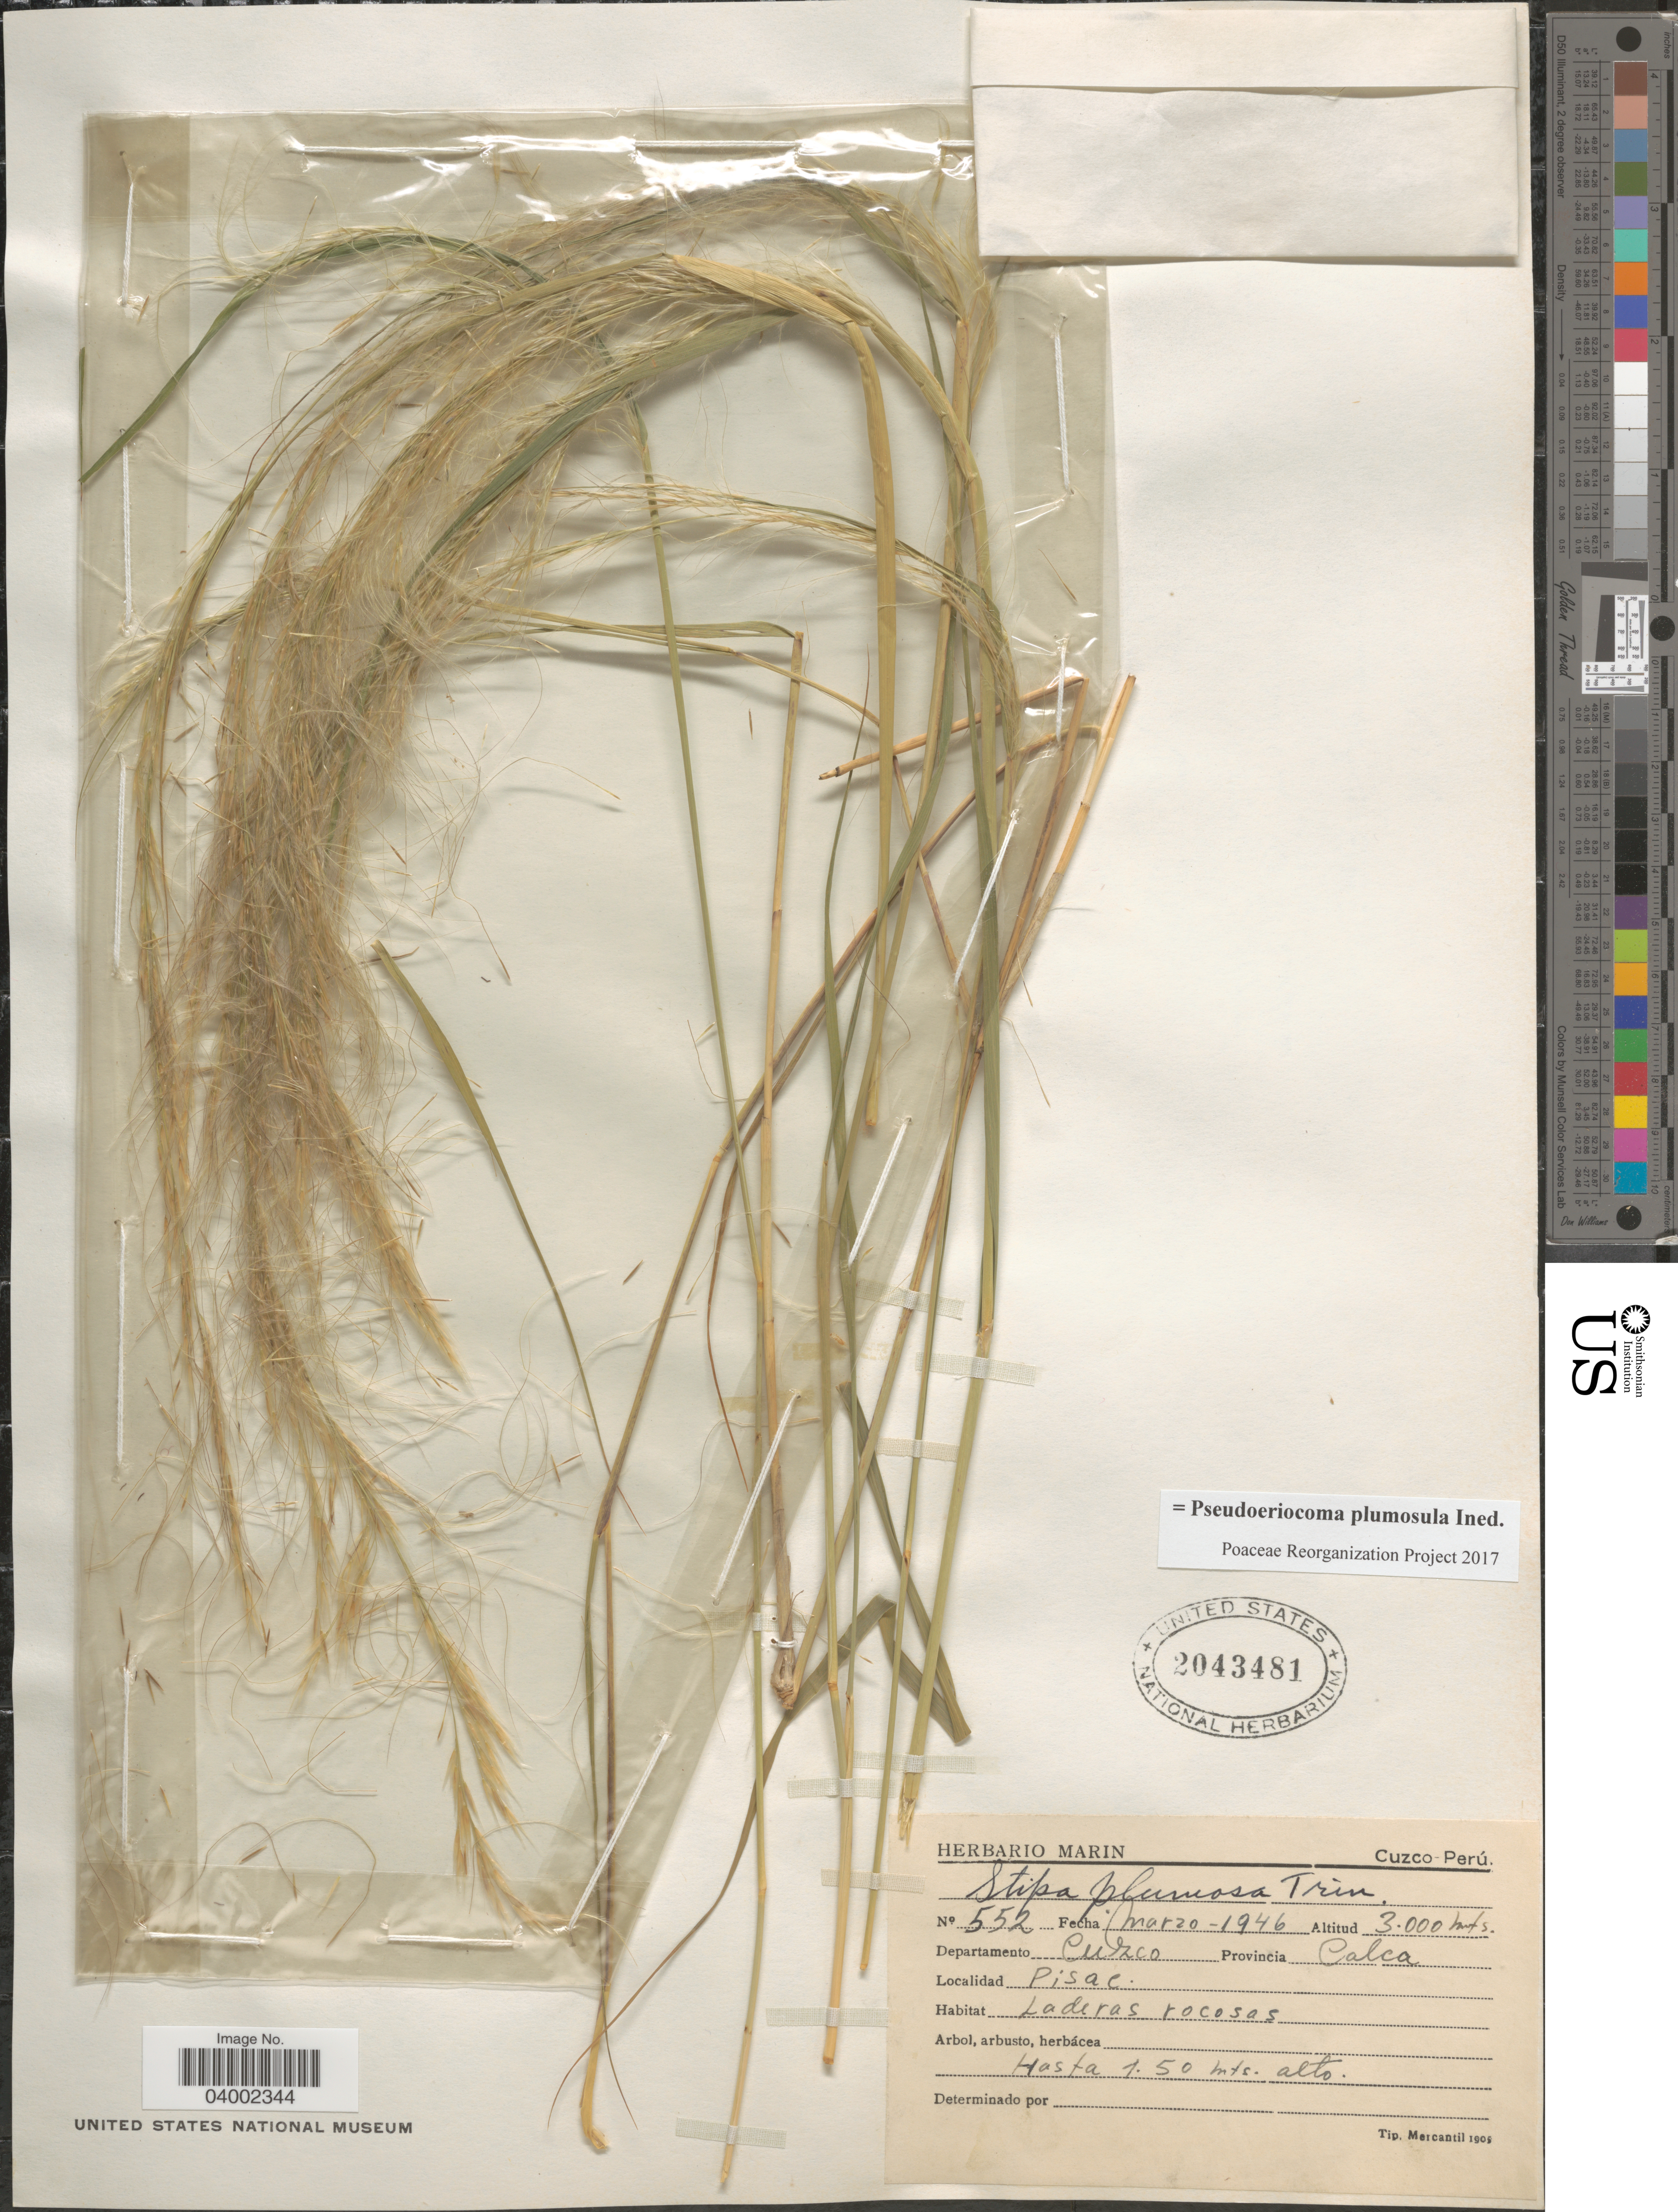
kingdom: Plantae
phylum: Tracheophyta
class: Liliopsida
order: Poales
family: Poaceae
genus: Pseudoeriocoma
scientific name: Pseudoeriocoma plumosula ined.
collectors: ex herb. Marin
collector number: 552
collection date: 1946-03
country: Peru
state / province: Cusco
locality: Departamento Cuzco. Provincia Calca. Pisac.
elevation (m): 3000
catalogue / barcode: US 2043481